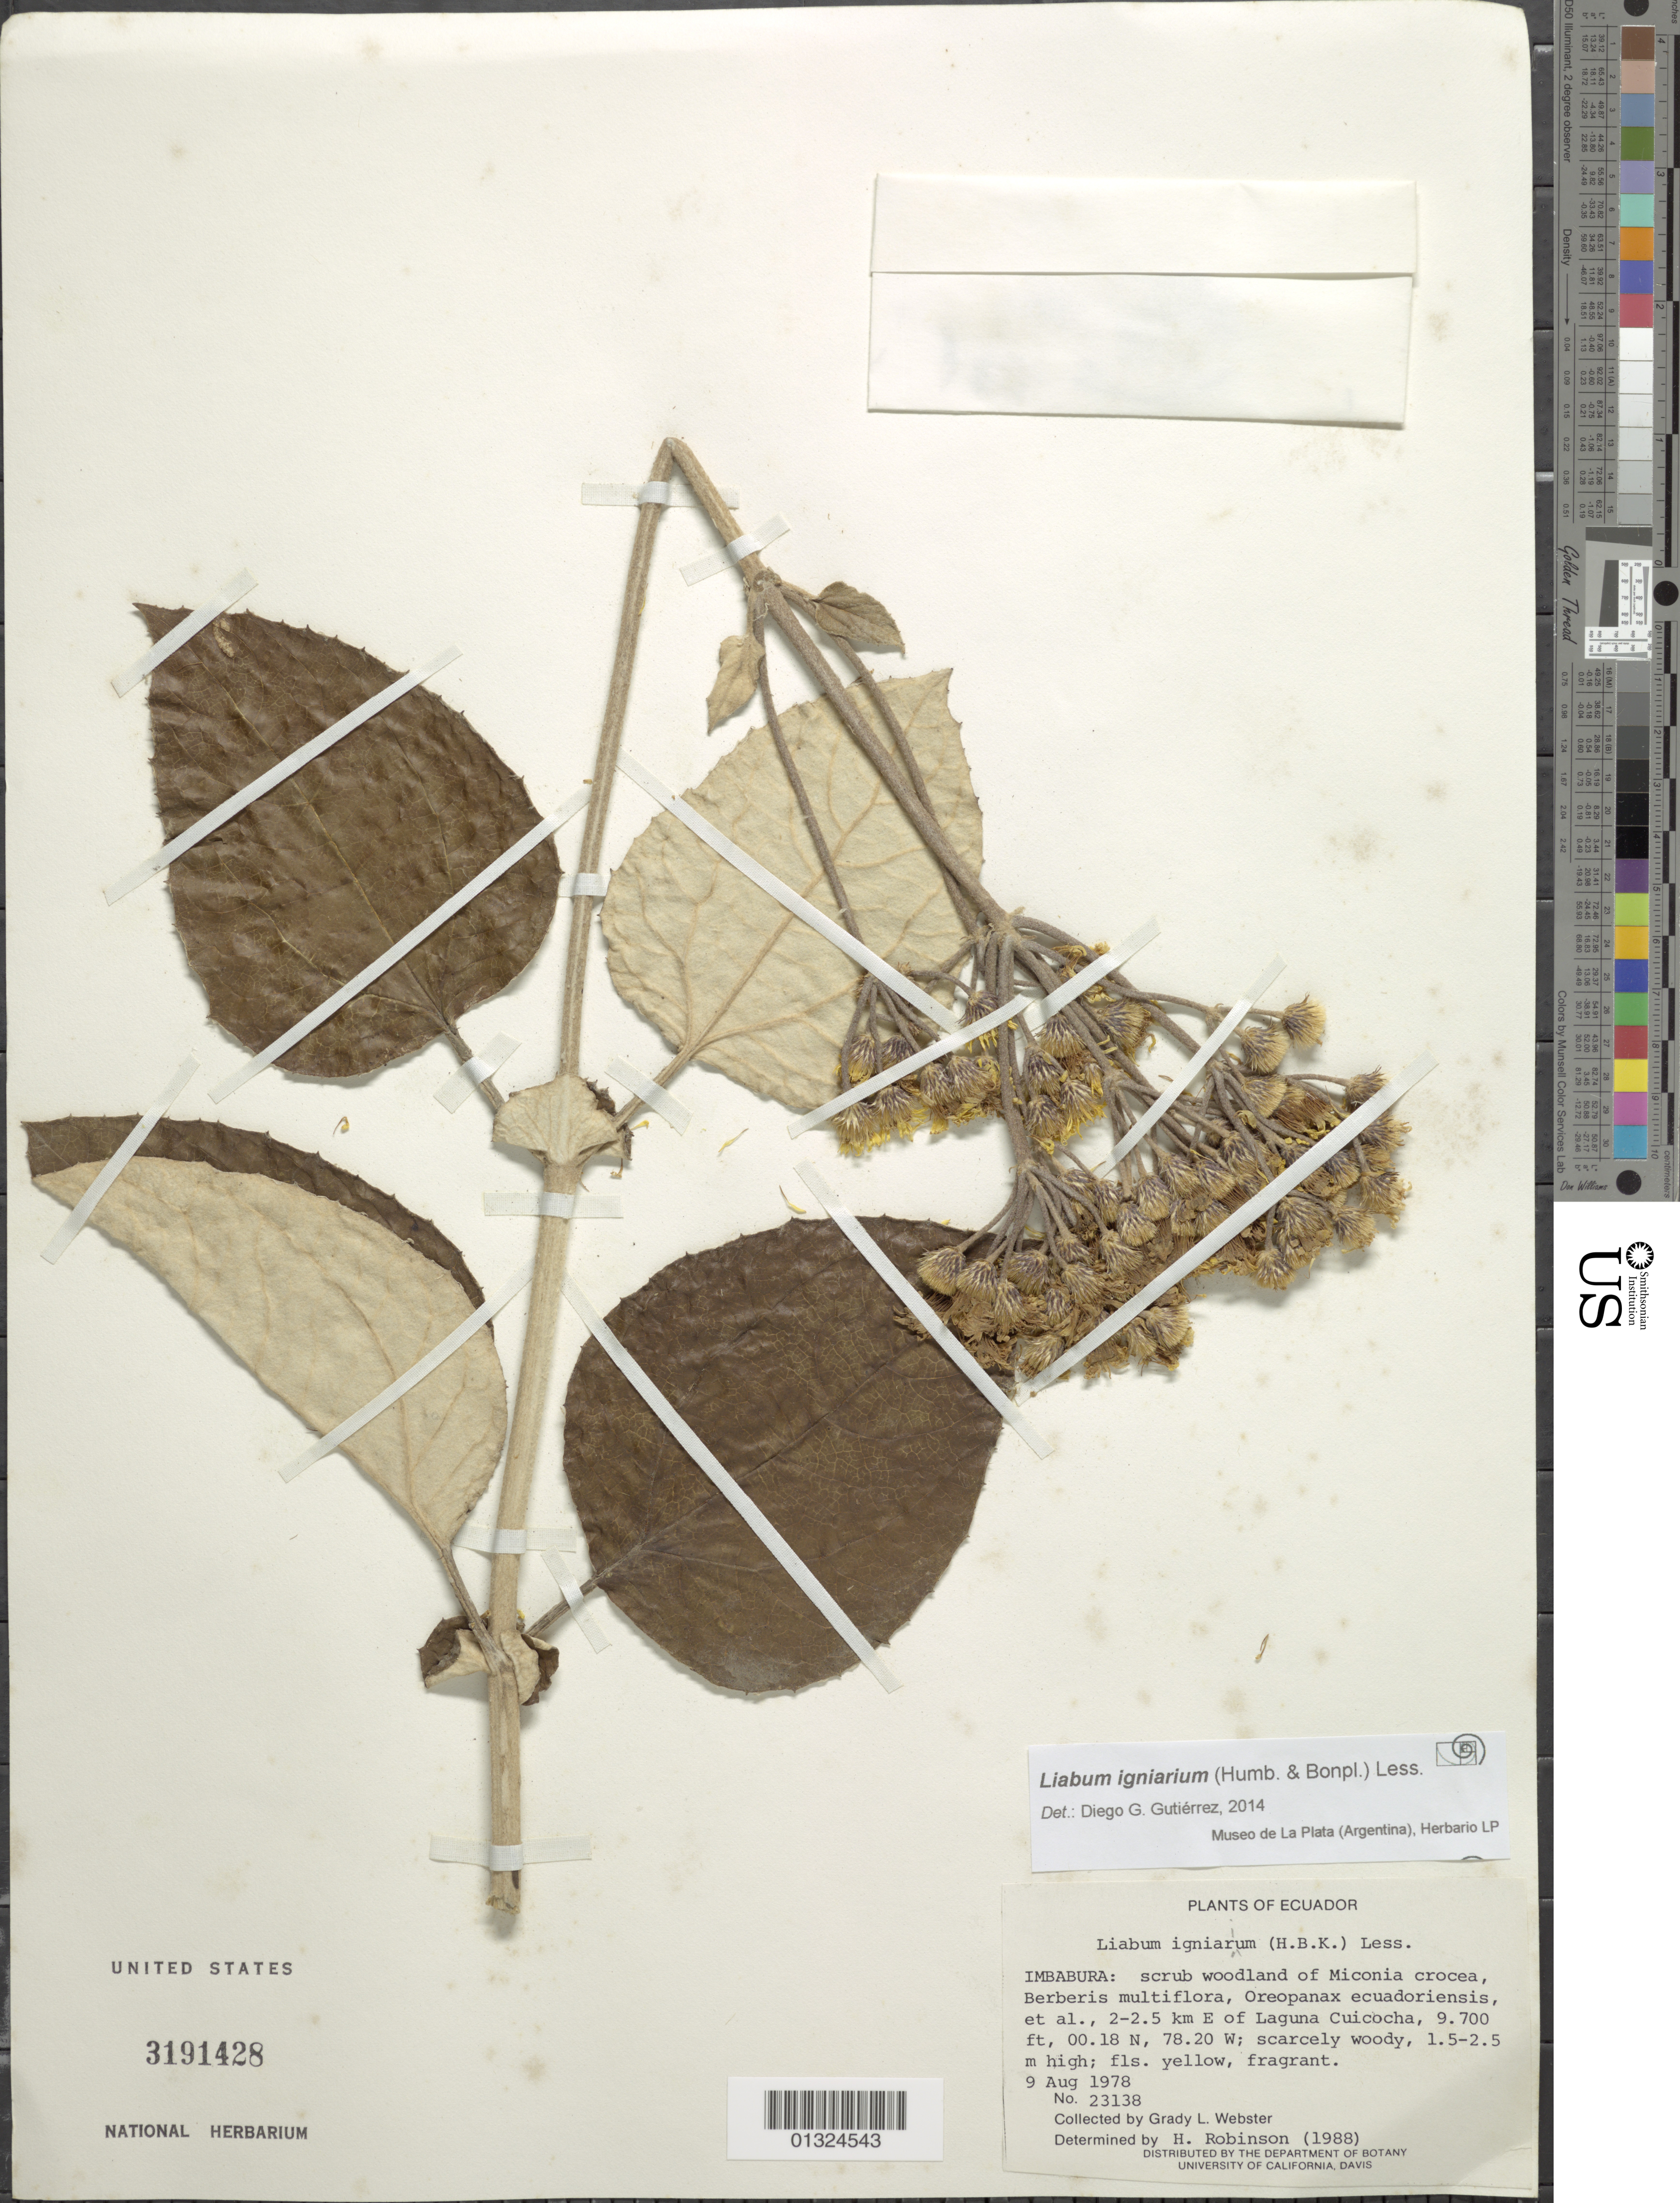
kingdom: Plantae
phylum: Tracheophyta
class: Magnoliopsida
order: Asterales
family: Asteraceae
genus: Liabum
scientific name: Liabum igniarium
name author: Less.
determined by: Gutierrez, D. G.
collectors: G. L. Webster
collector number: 23138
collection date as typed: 9 August 1978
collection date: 1978-08-09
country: Ecuador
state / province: Imbabura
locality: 2-2.5 km E of Laguna Cuicocha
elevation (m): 2957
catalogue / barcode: US 3191428